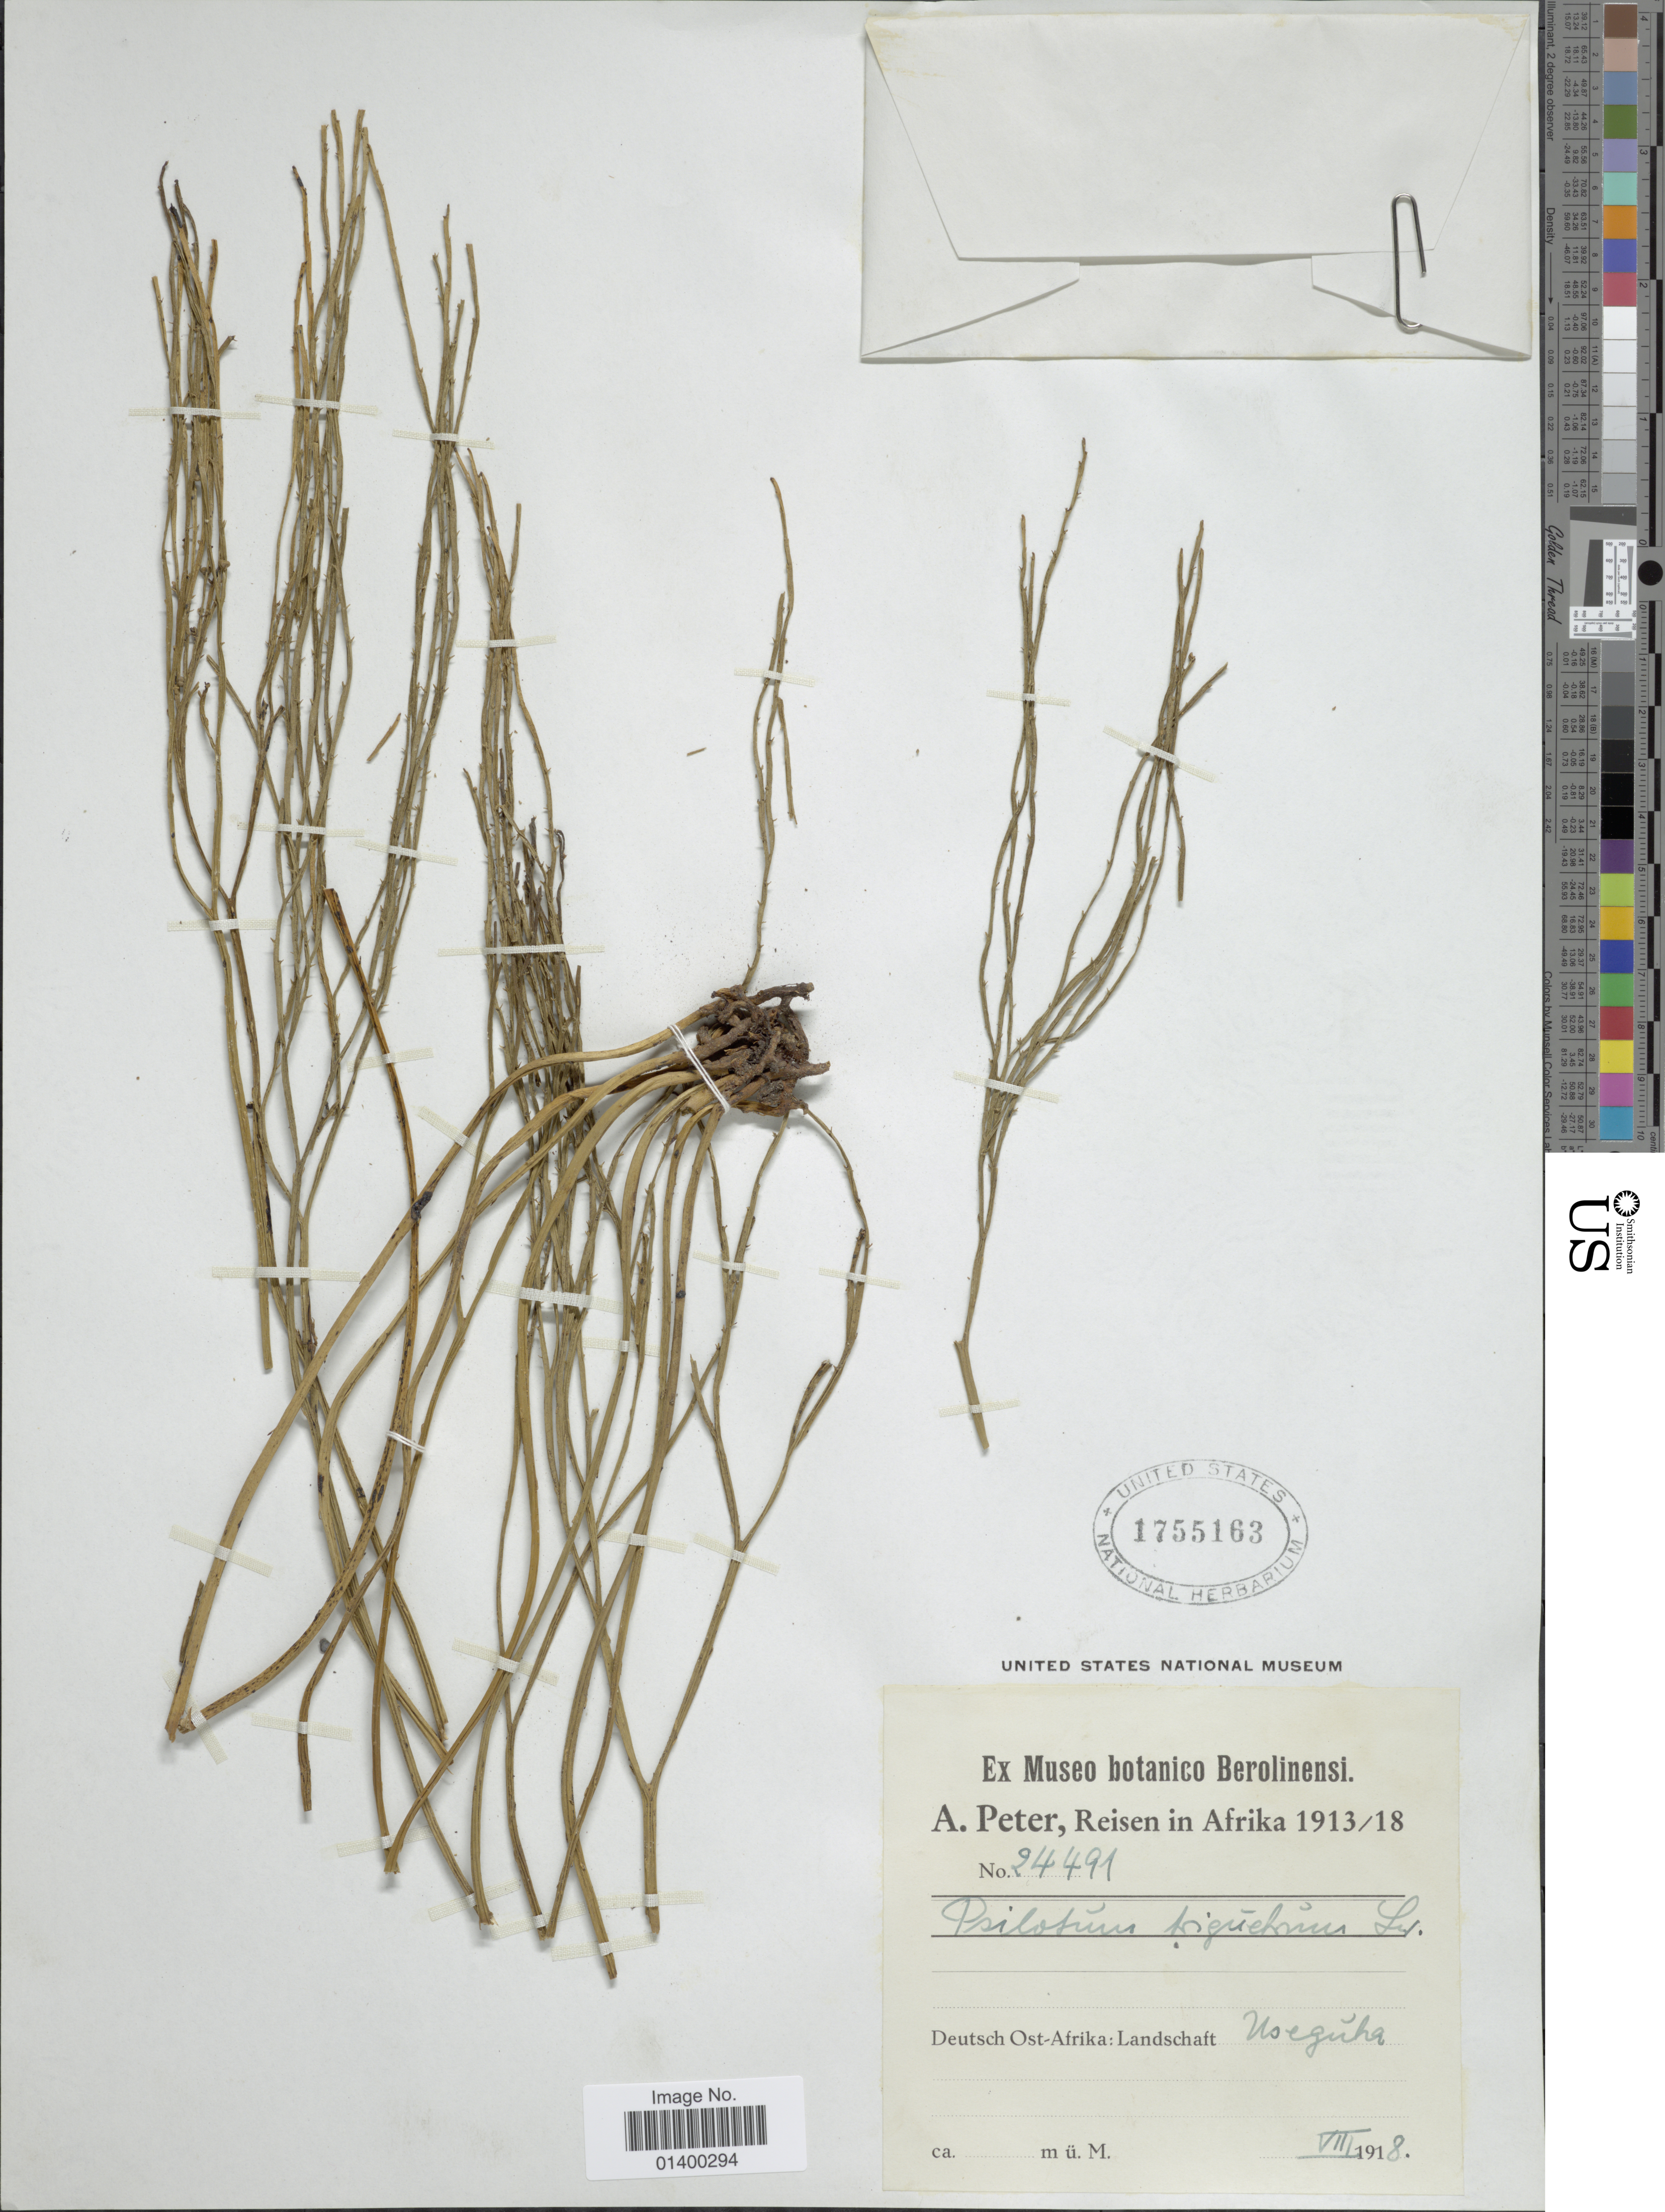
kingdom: Plantae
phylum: Tracheophyta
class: Polypodiopsida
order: Psilotales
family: Psilotaceae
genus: Psilotum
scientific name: Psilotum nudum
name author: (L.) P. Beauv.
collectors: A. Peter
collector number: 24491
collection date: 1918-08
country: Tanzania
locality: Deutsch Ost-Afrika: Landschaft Useguha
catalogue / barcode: US 1755163